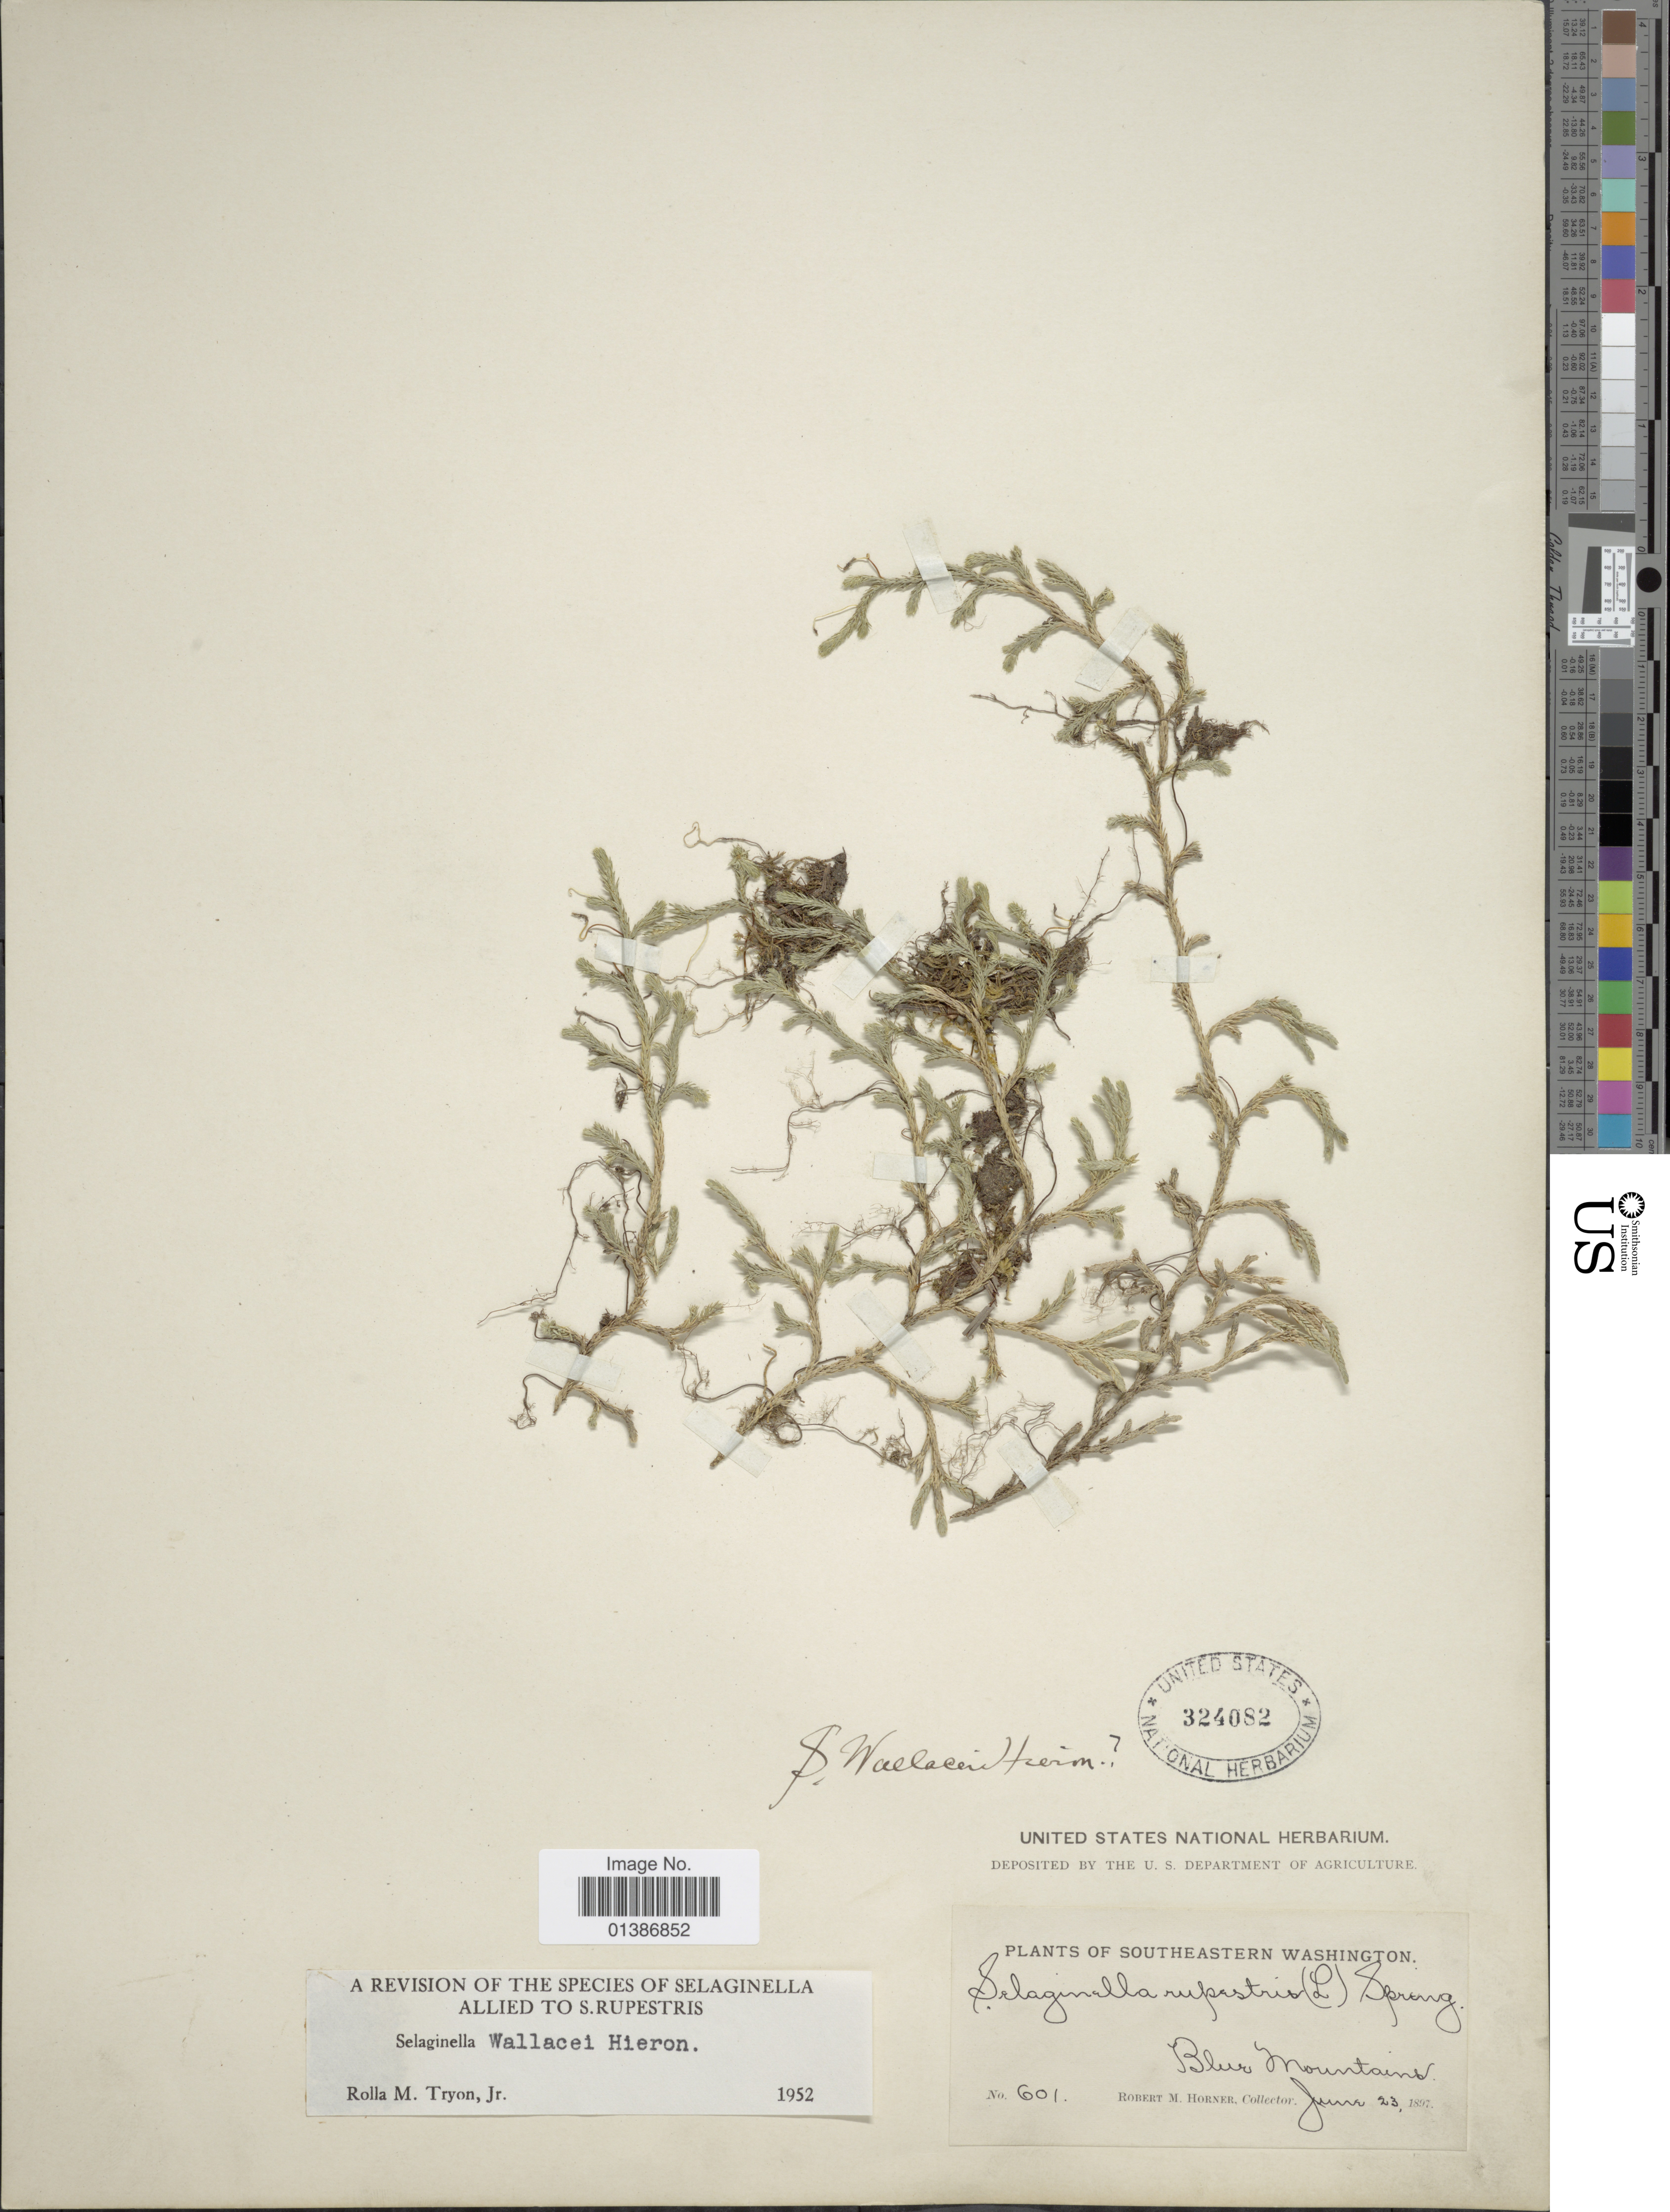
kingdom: Plantae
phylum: Tracheophyta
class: Lycopodiopsida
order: Selaginellales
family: Selaginellaceae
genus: Selaginella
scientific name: Selaginella wallacei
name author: Hieron.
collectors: R. Horner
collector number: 601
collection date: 1897-06-23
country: United States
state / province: Washington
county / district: Clallam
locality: Southeastern Washington, Blue Mountains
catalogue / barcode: US 324082